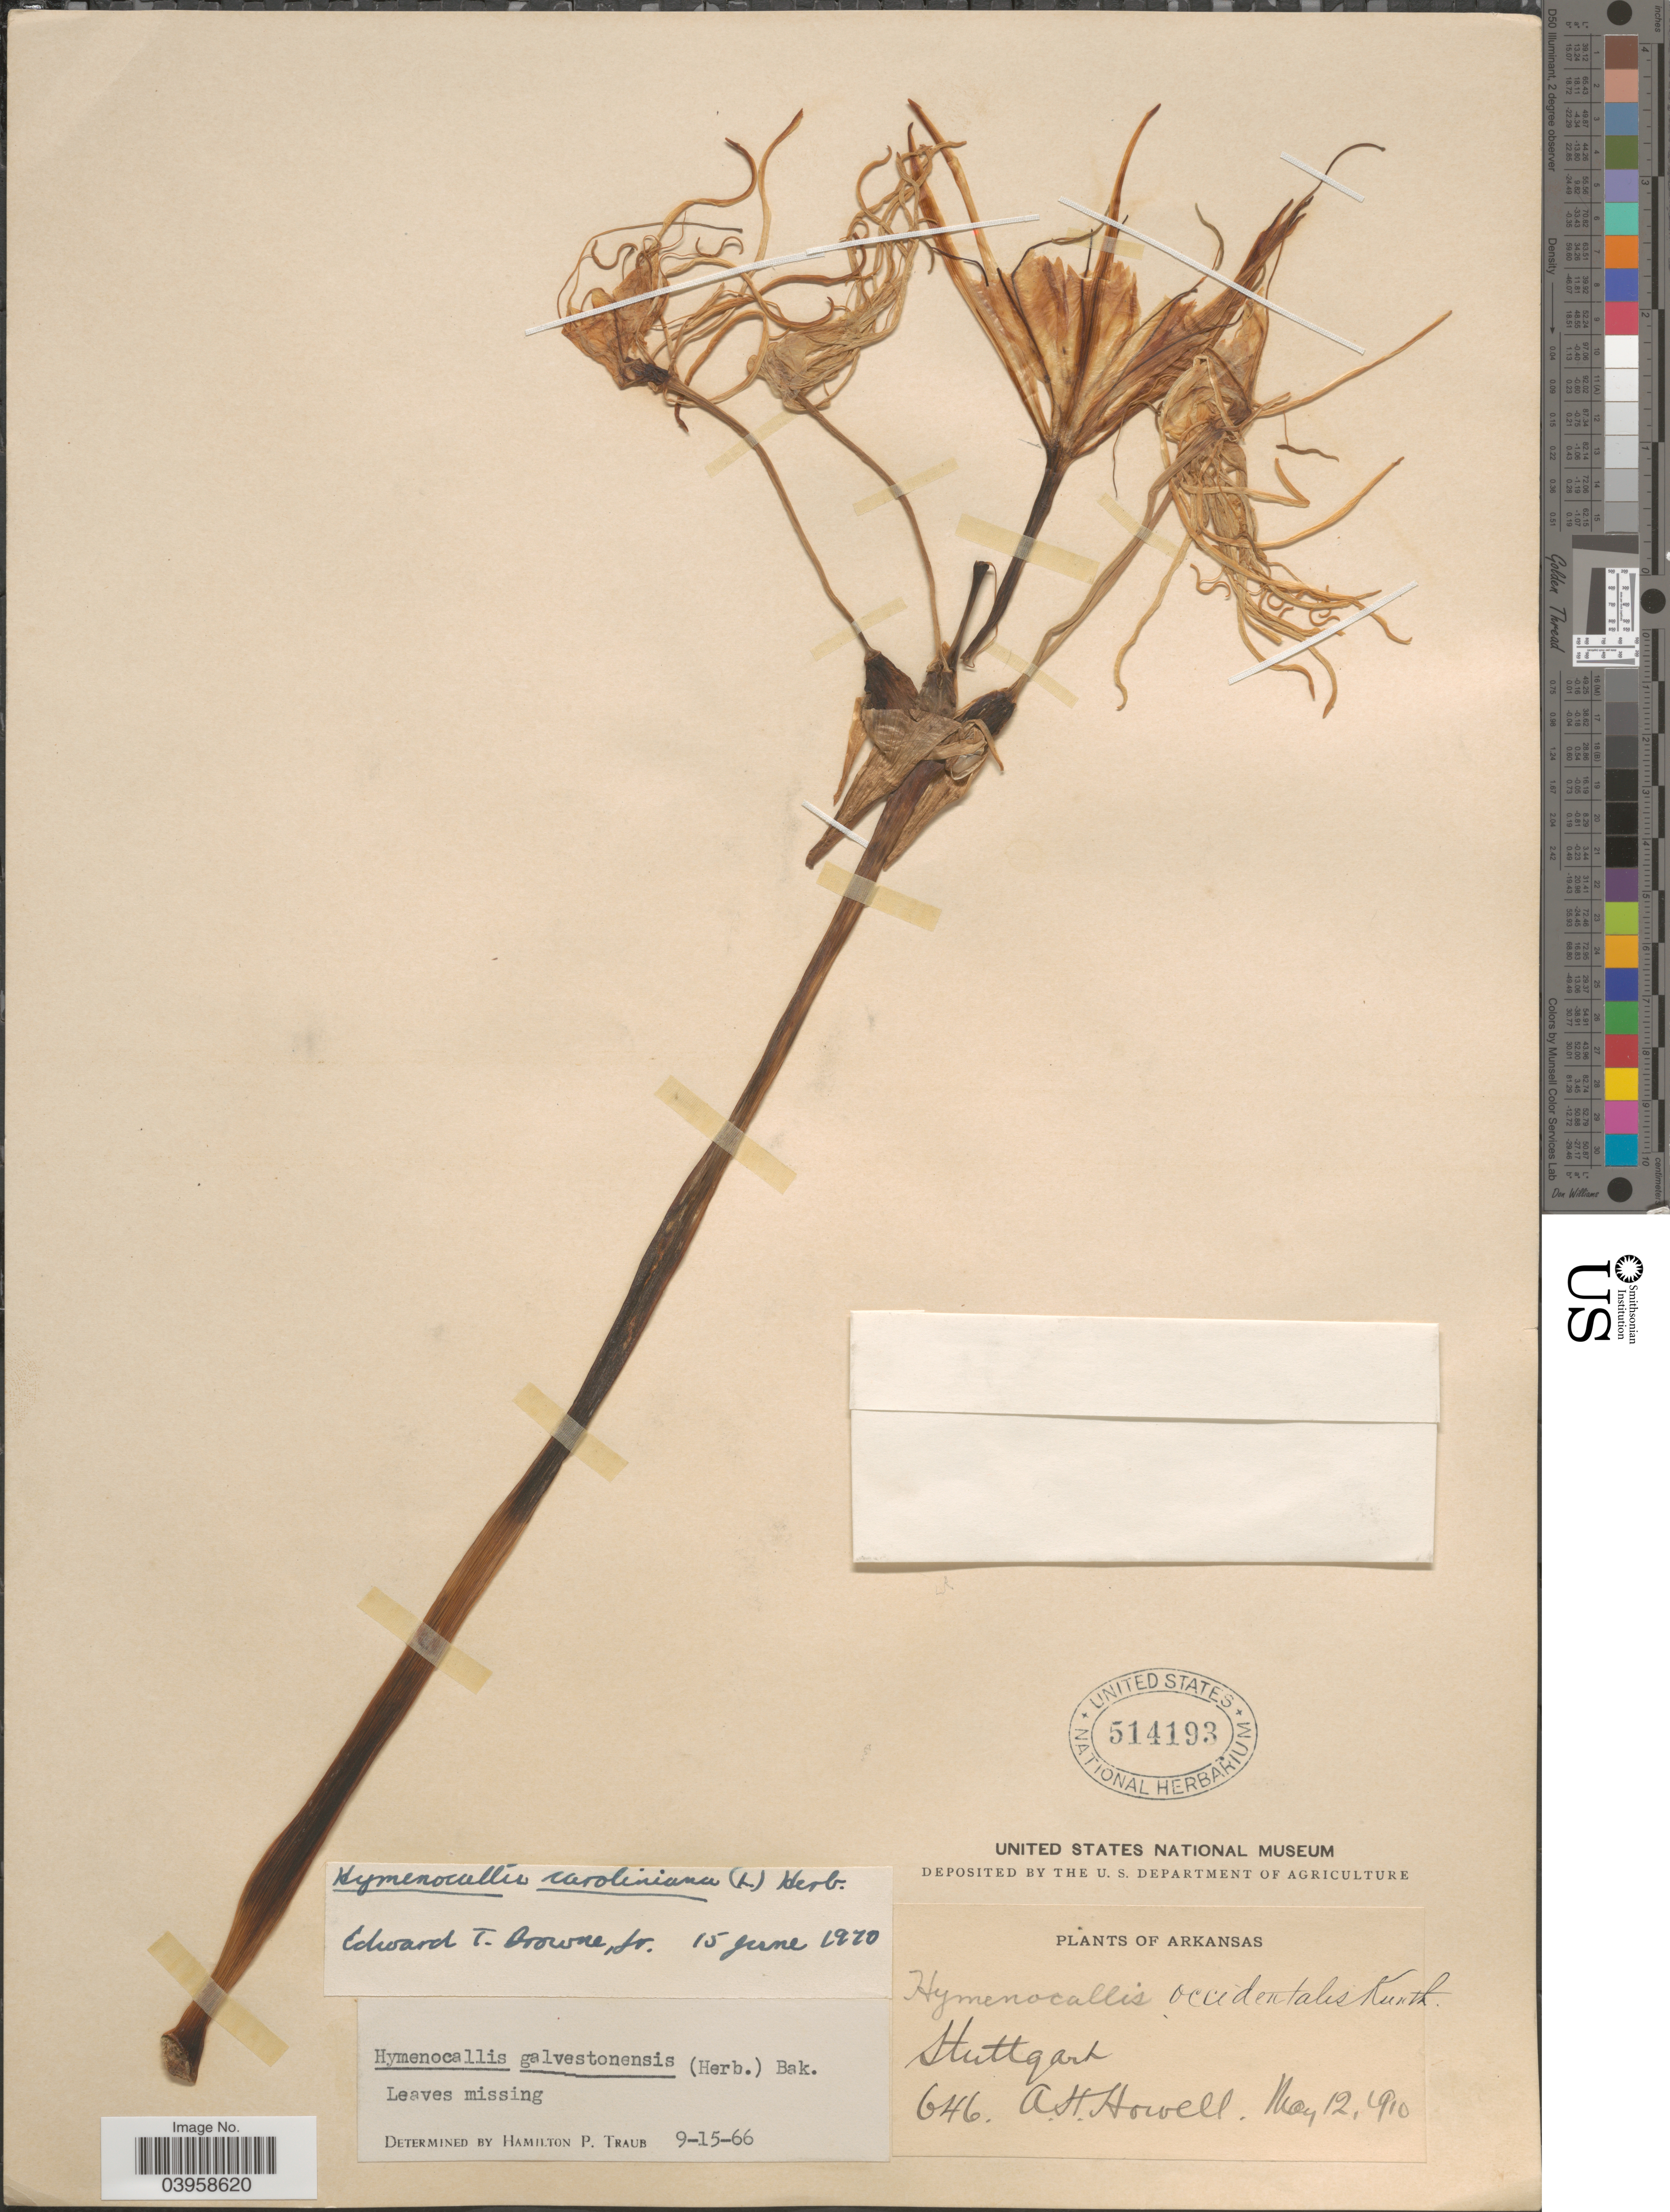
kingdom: Plantae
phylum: Tracheophyta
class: Liliopsida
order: Asparagales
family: Amaryllidaceae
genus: Hymenocallis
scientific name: Hymenocallis caroliniana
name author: (L.) Herb.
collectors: A. Howell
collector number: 646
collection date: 1910-05-12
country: United States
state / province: Arkansas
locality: Stuttgart.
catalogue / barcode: US 514193